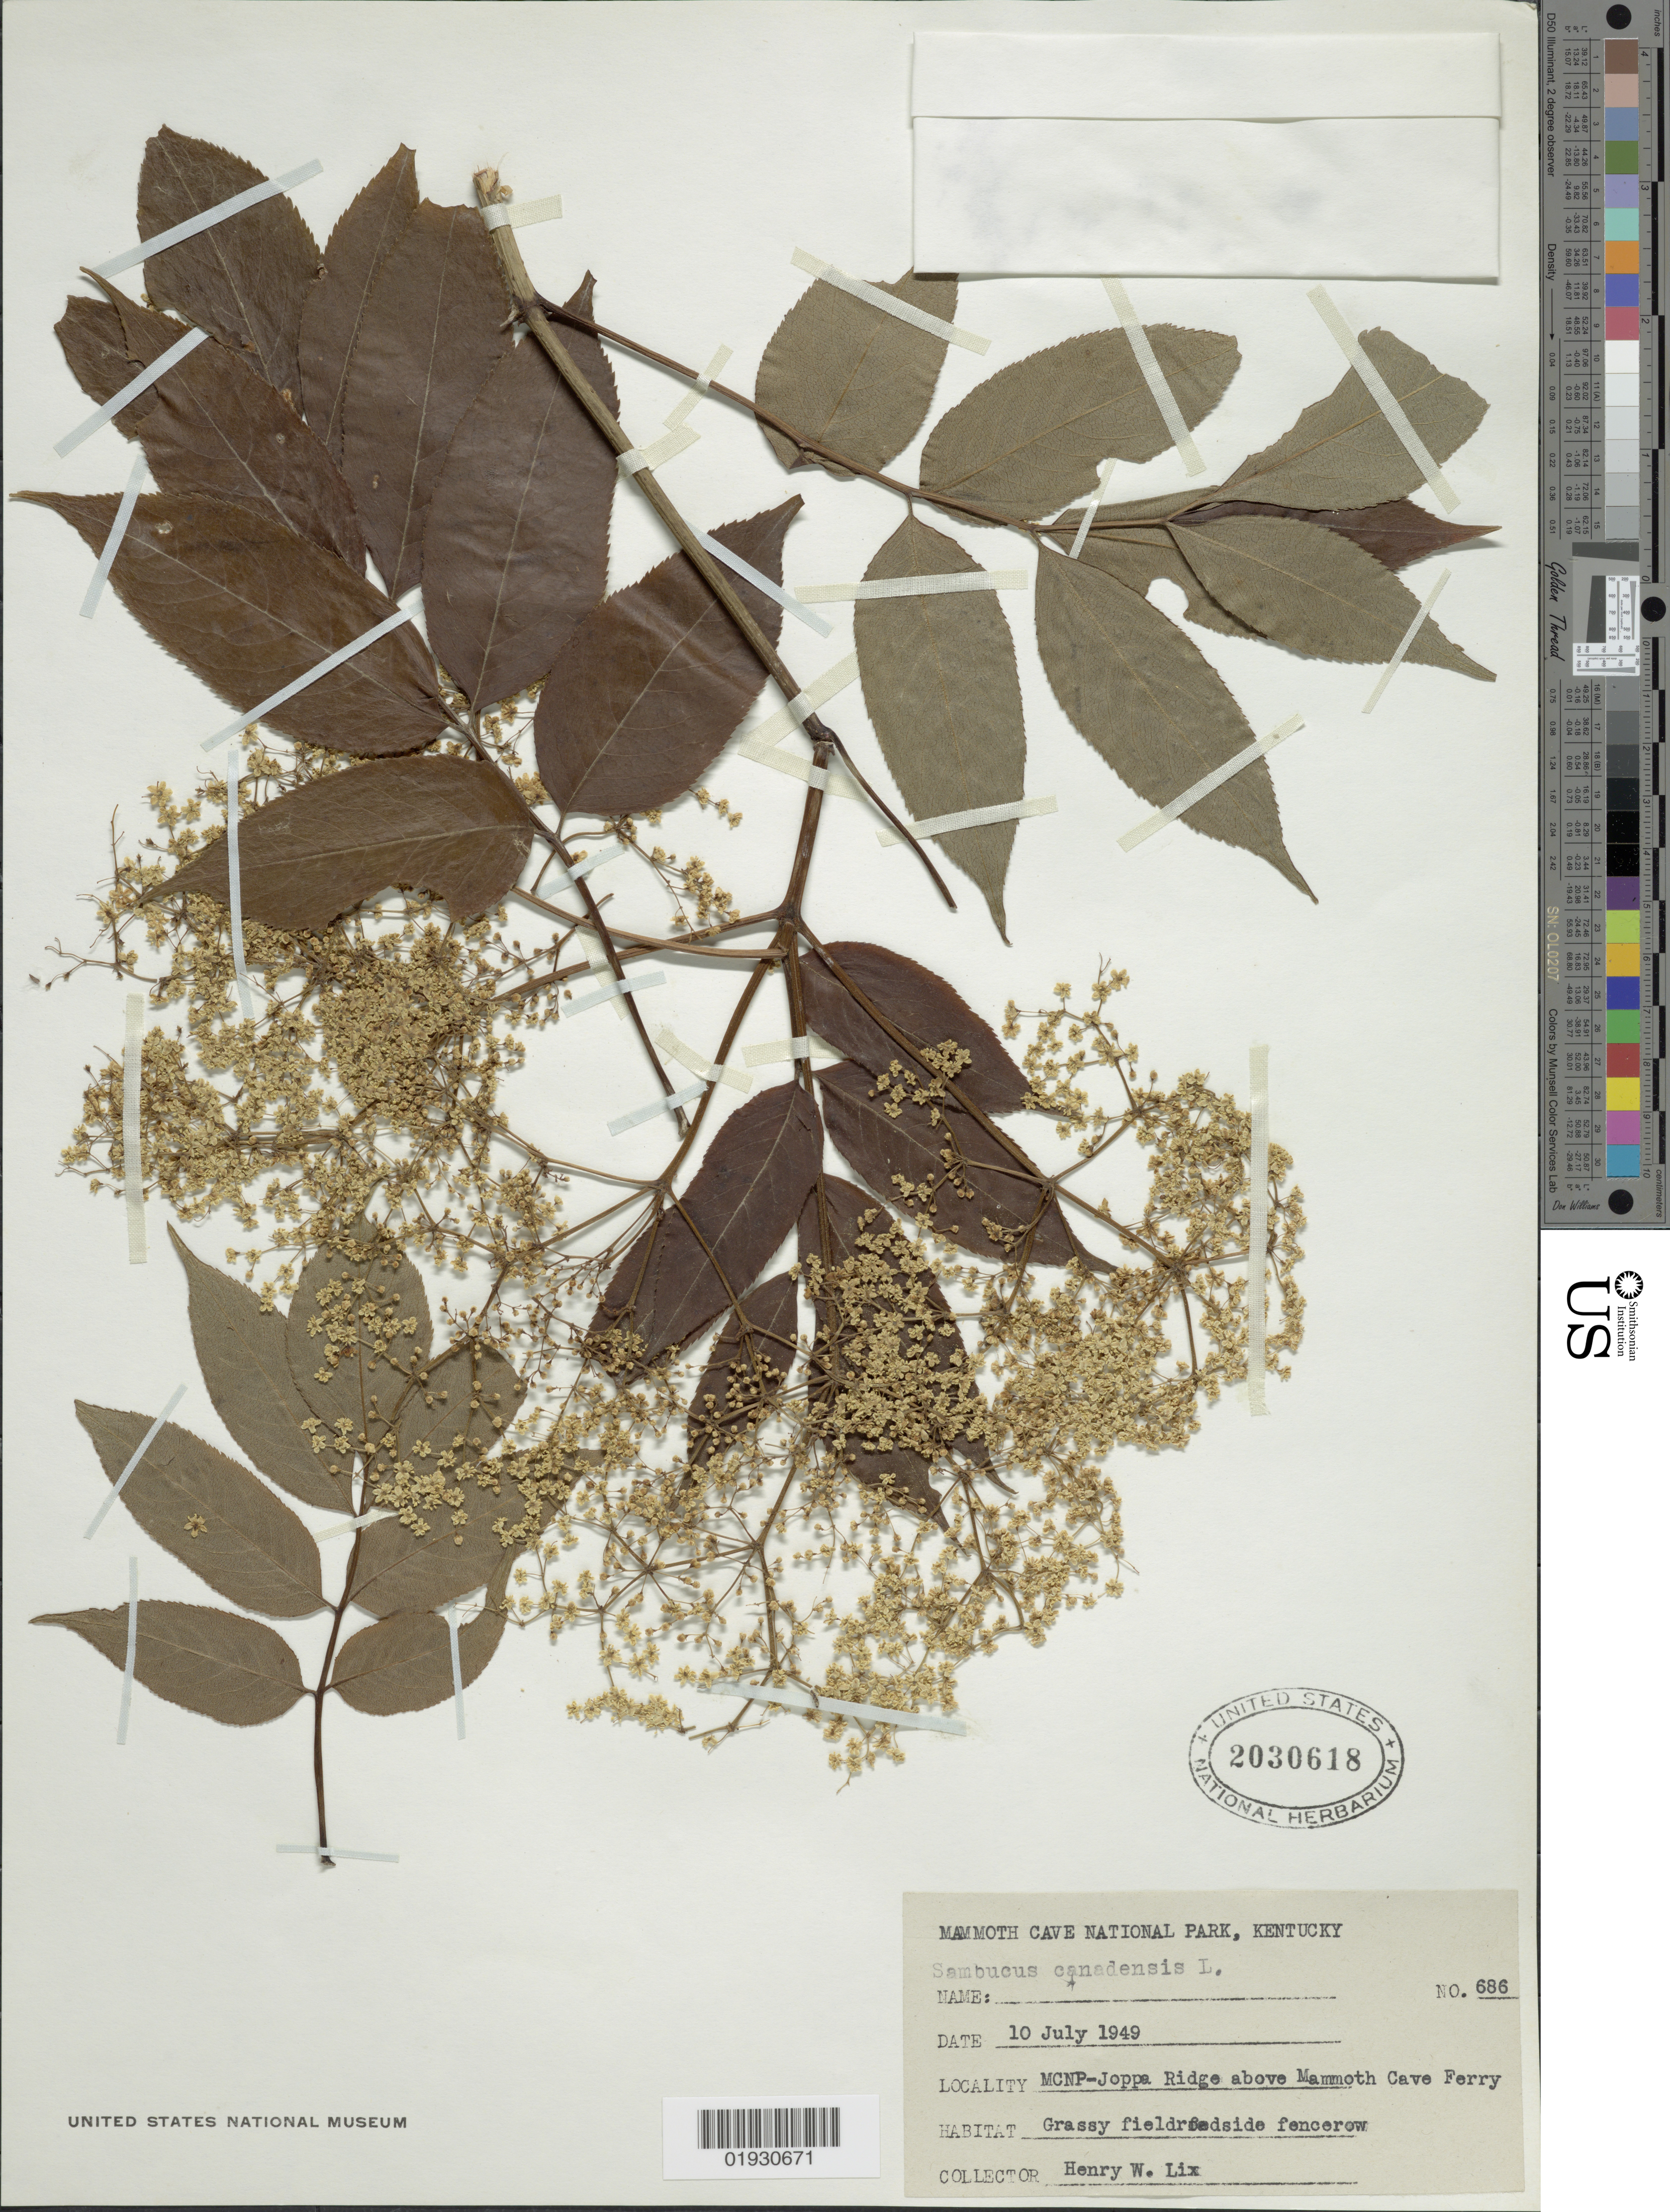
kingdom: Plantae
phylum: Tracheophyta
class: Magnoliopsida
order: Dipsacales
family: Viburnaceae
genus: Sambucus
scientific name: Sambucus canadensis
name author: L.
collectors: H. W. Lix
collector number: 686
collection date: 1949-07-10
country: United States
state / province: Kentucky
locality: Mammoth Cave National Park, MCNP-Joppa Ridge above Mammoth Cave Ferry.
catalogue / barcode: US 2030618